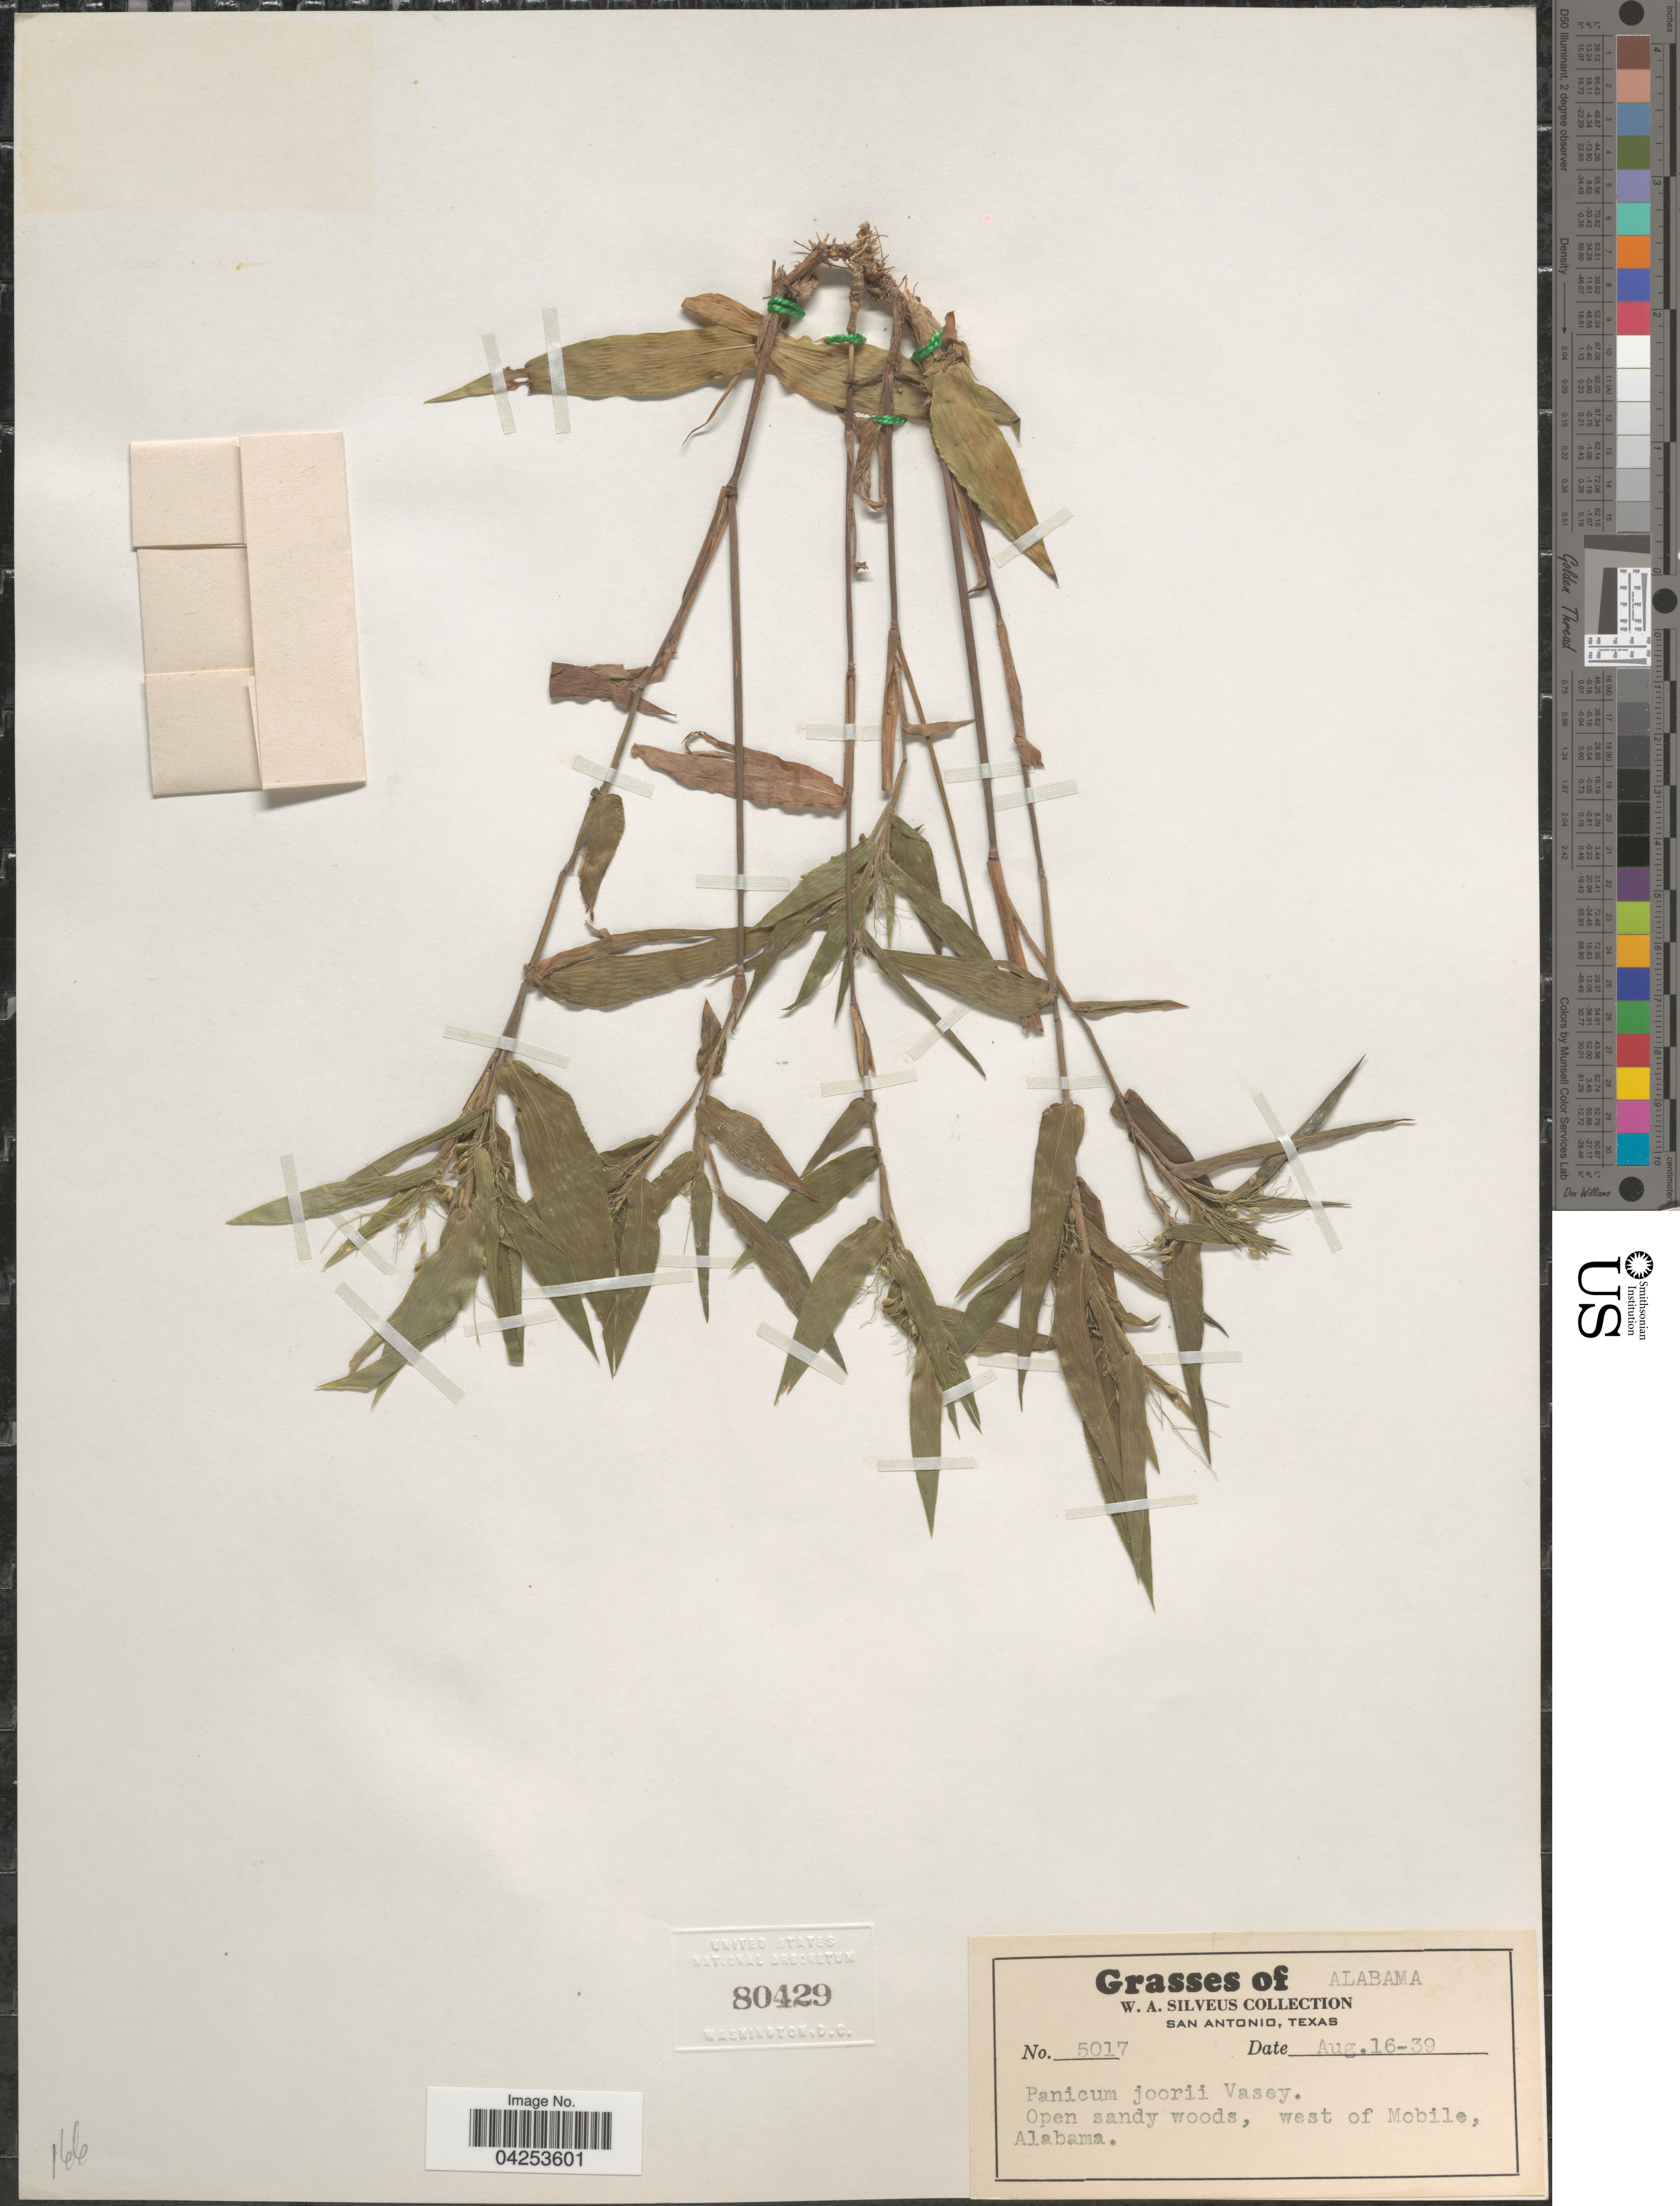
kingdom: Plantae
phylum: Tracheophyta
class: Liliopsida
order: Poales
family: Poaceae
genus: Dichanthelium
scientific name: Dichanthelium commutatum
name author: (Schult.) Gould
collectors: W. Silveus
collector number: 5017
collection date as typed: Transcribed d/m/y: 16/8/39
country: United States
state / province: Alabama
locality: Open sandy woods, west of Mobile.